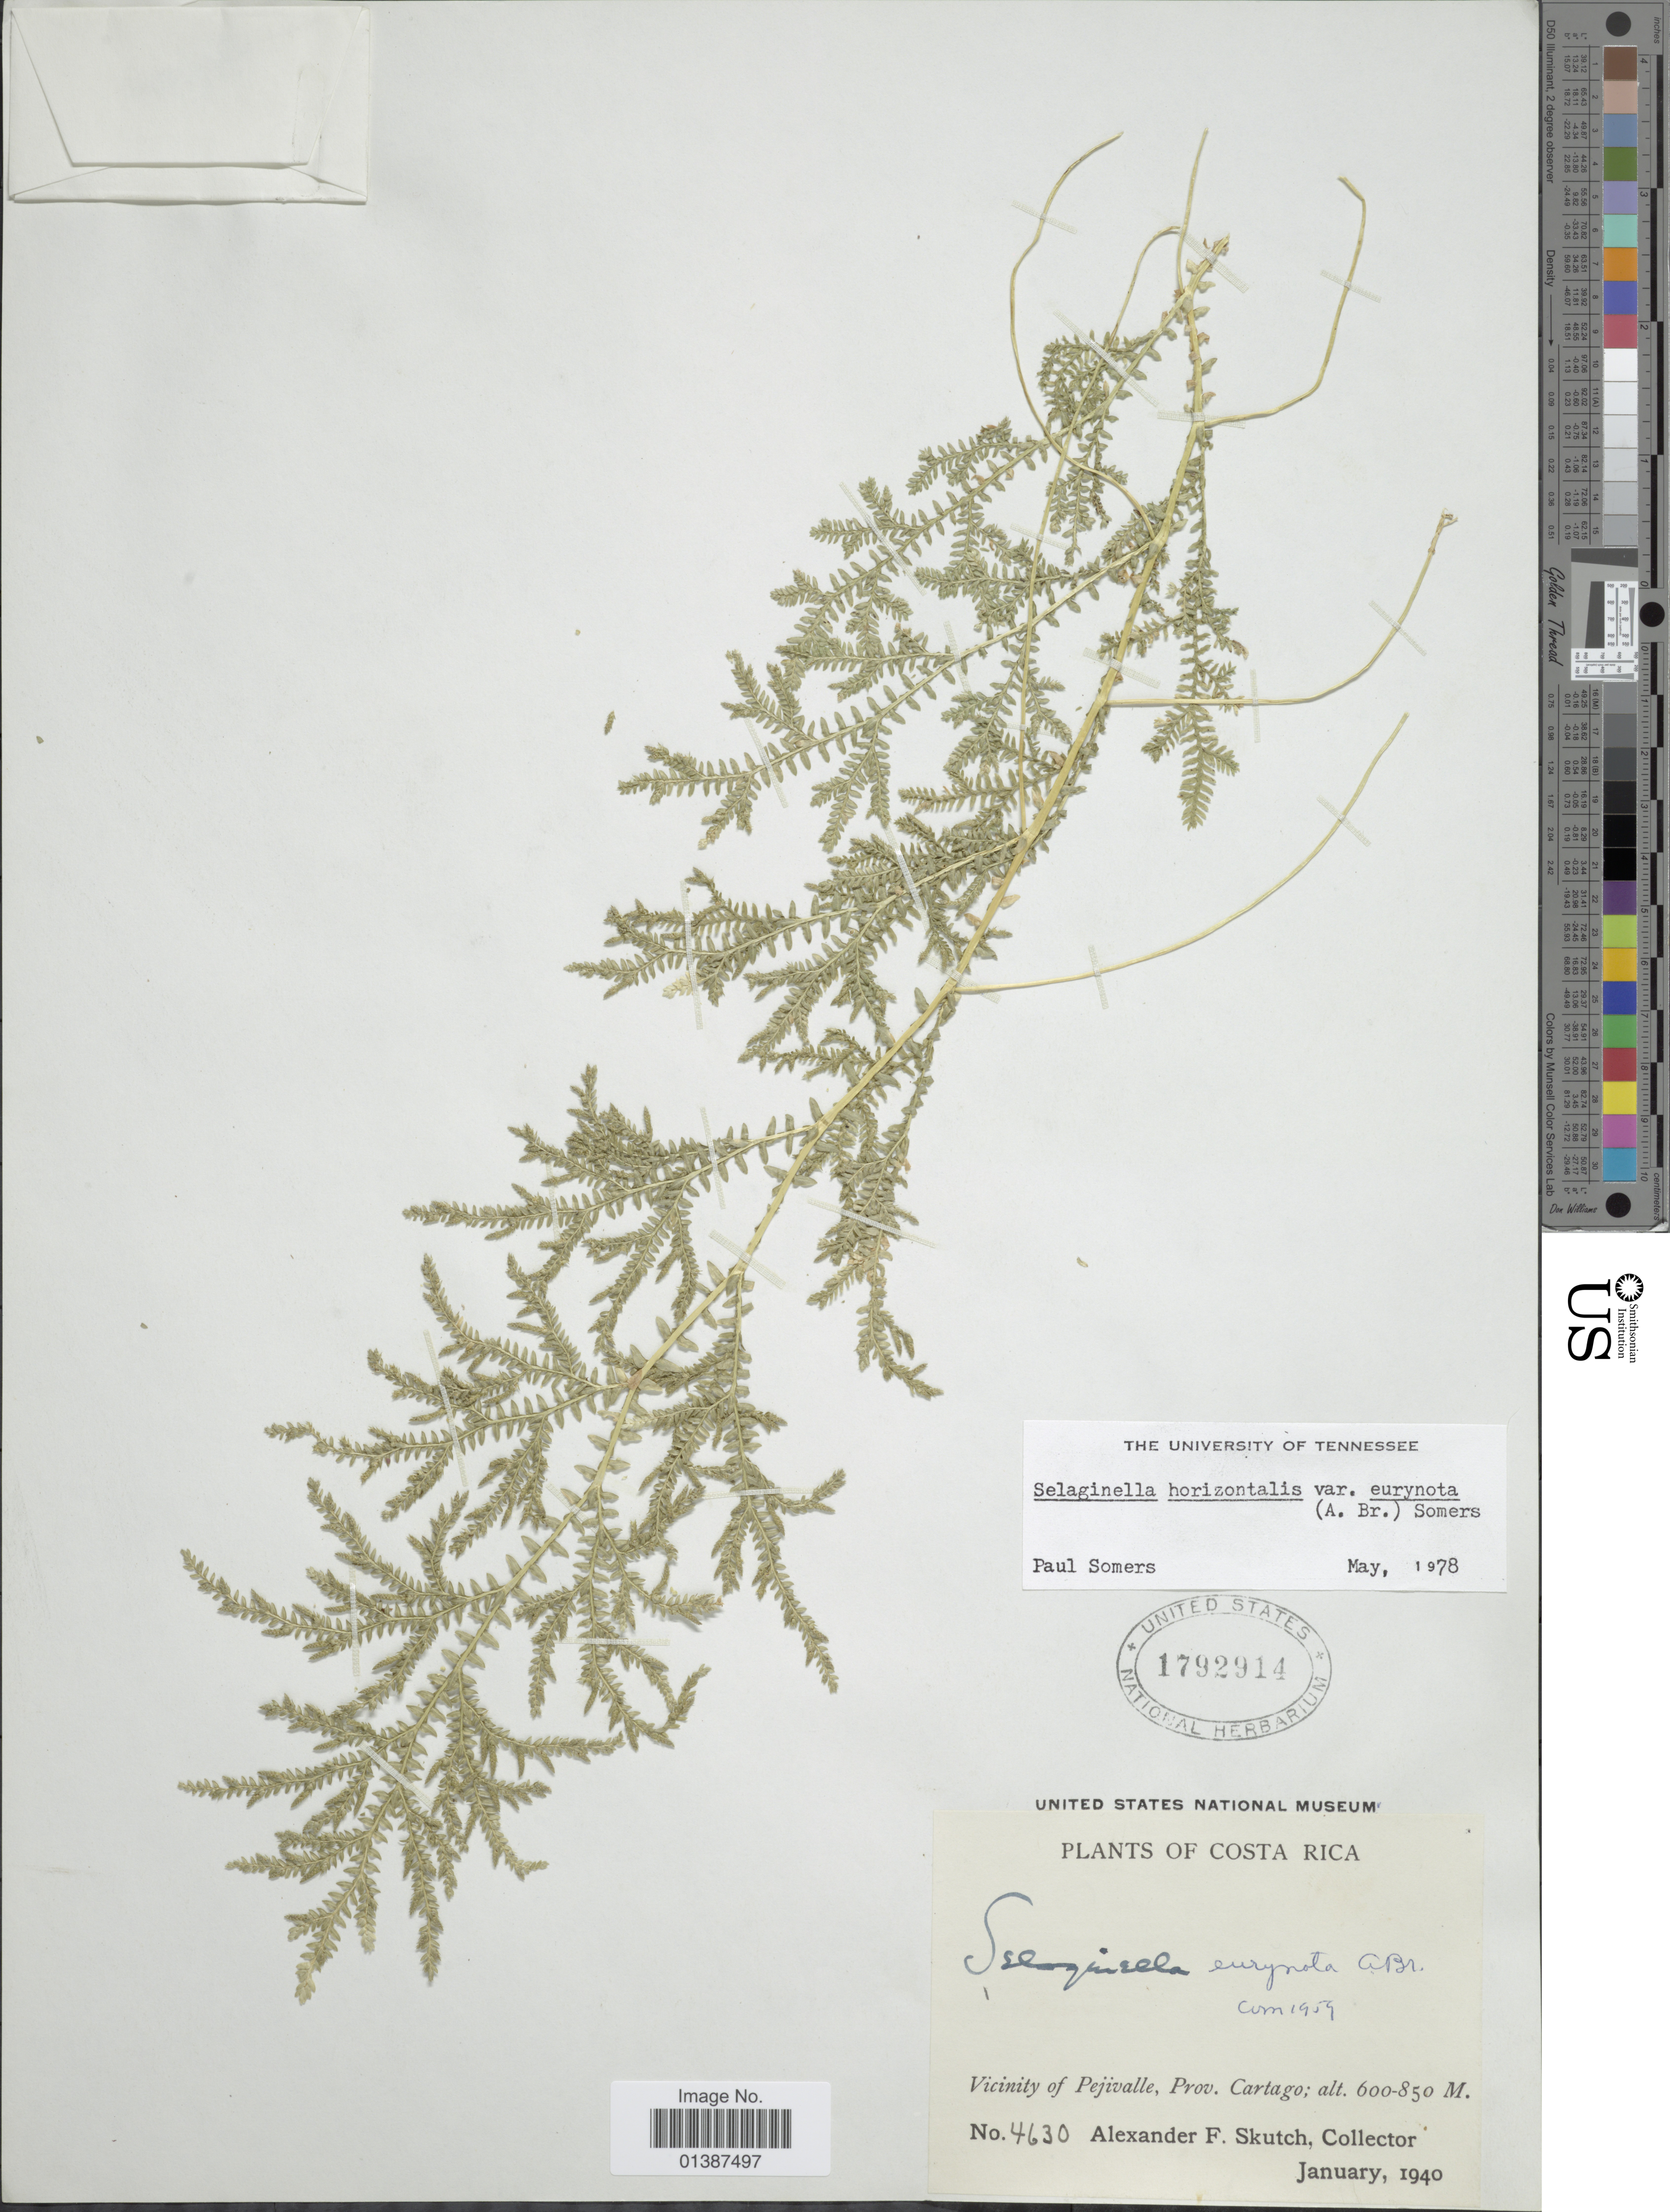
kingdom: Plantae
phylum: Tracheophyta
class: Lycopodiopsida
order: Selaginellales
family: Selaginellaceae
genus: Selaginella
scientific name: Selaginella eurynota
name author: A. Braun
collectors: A. F. Skutch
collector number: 4630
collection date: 1940-01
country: Costa Rica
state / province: Cartago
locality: Vicinity of Pejivalle, prov. Cartago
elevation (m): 600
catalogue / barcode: US 1792914